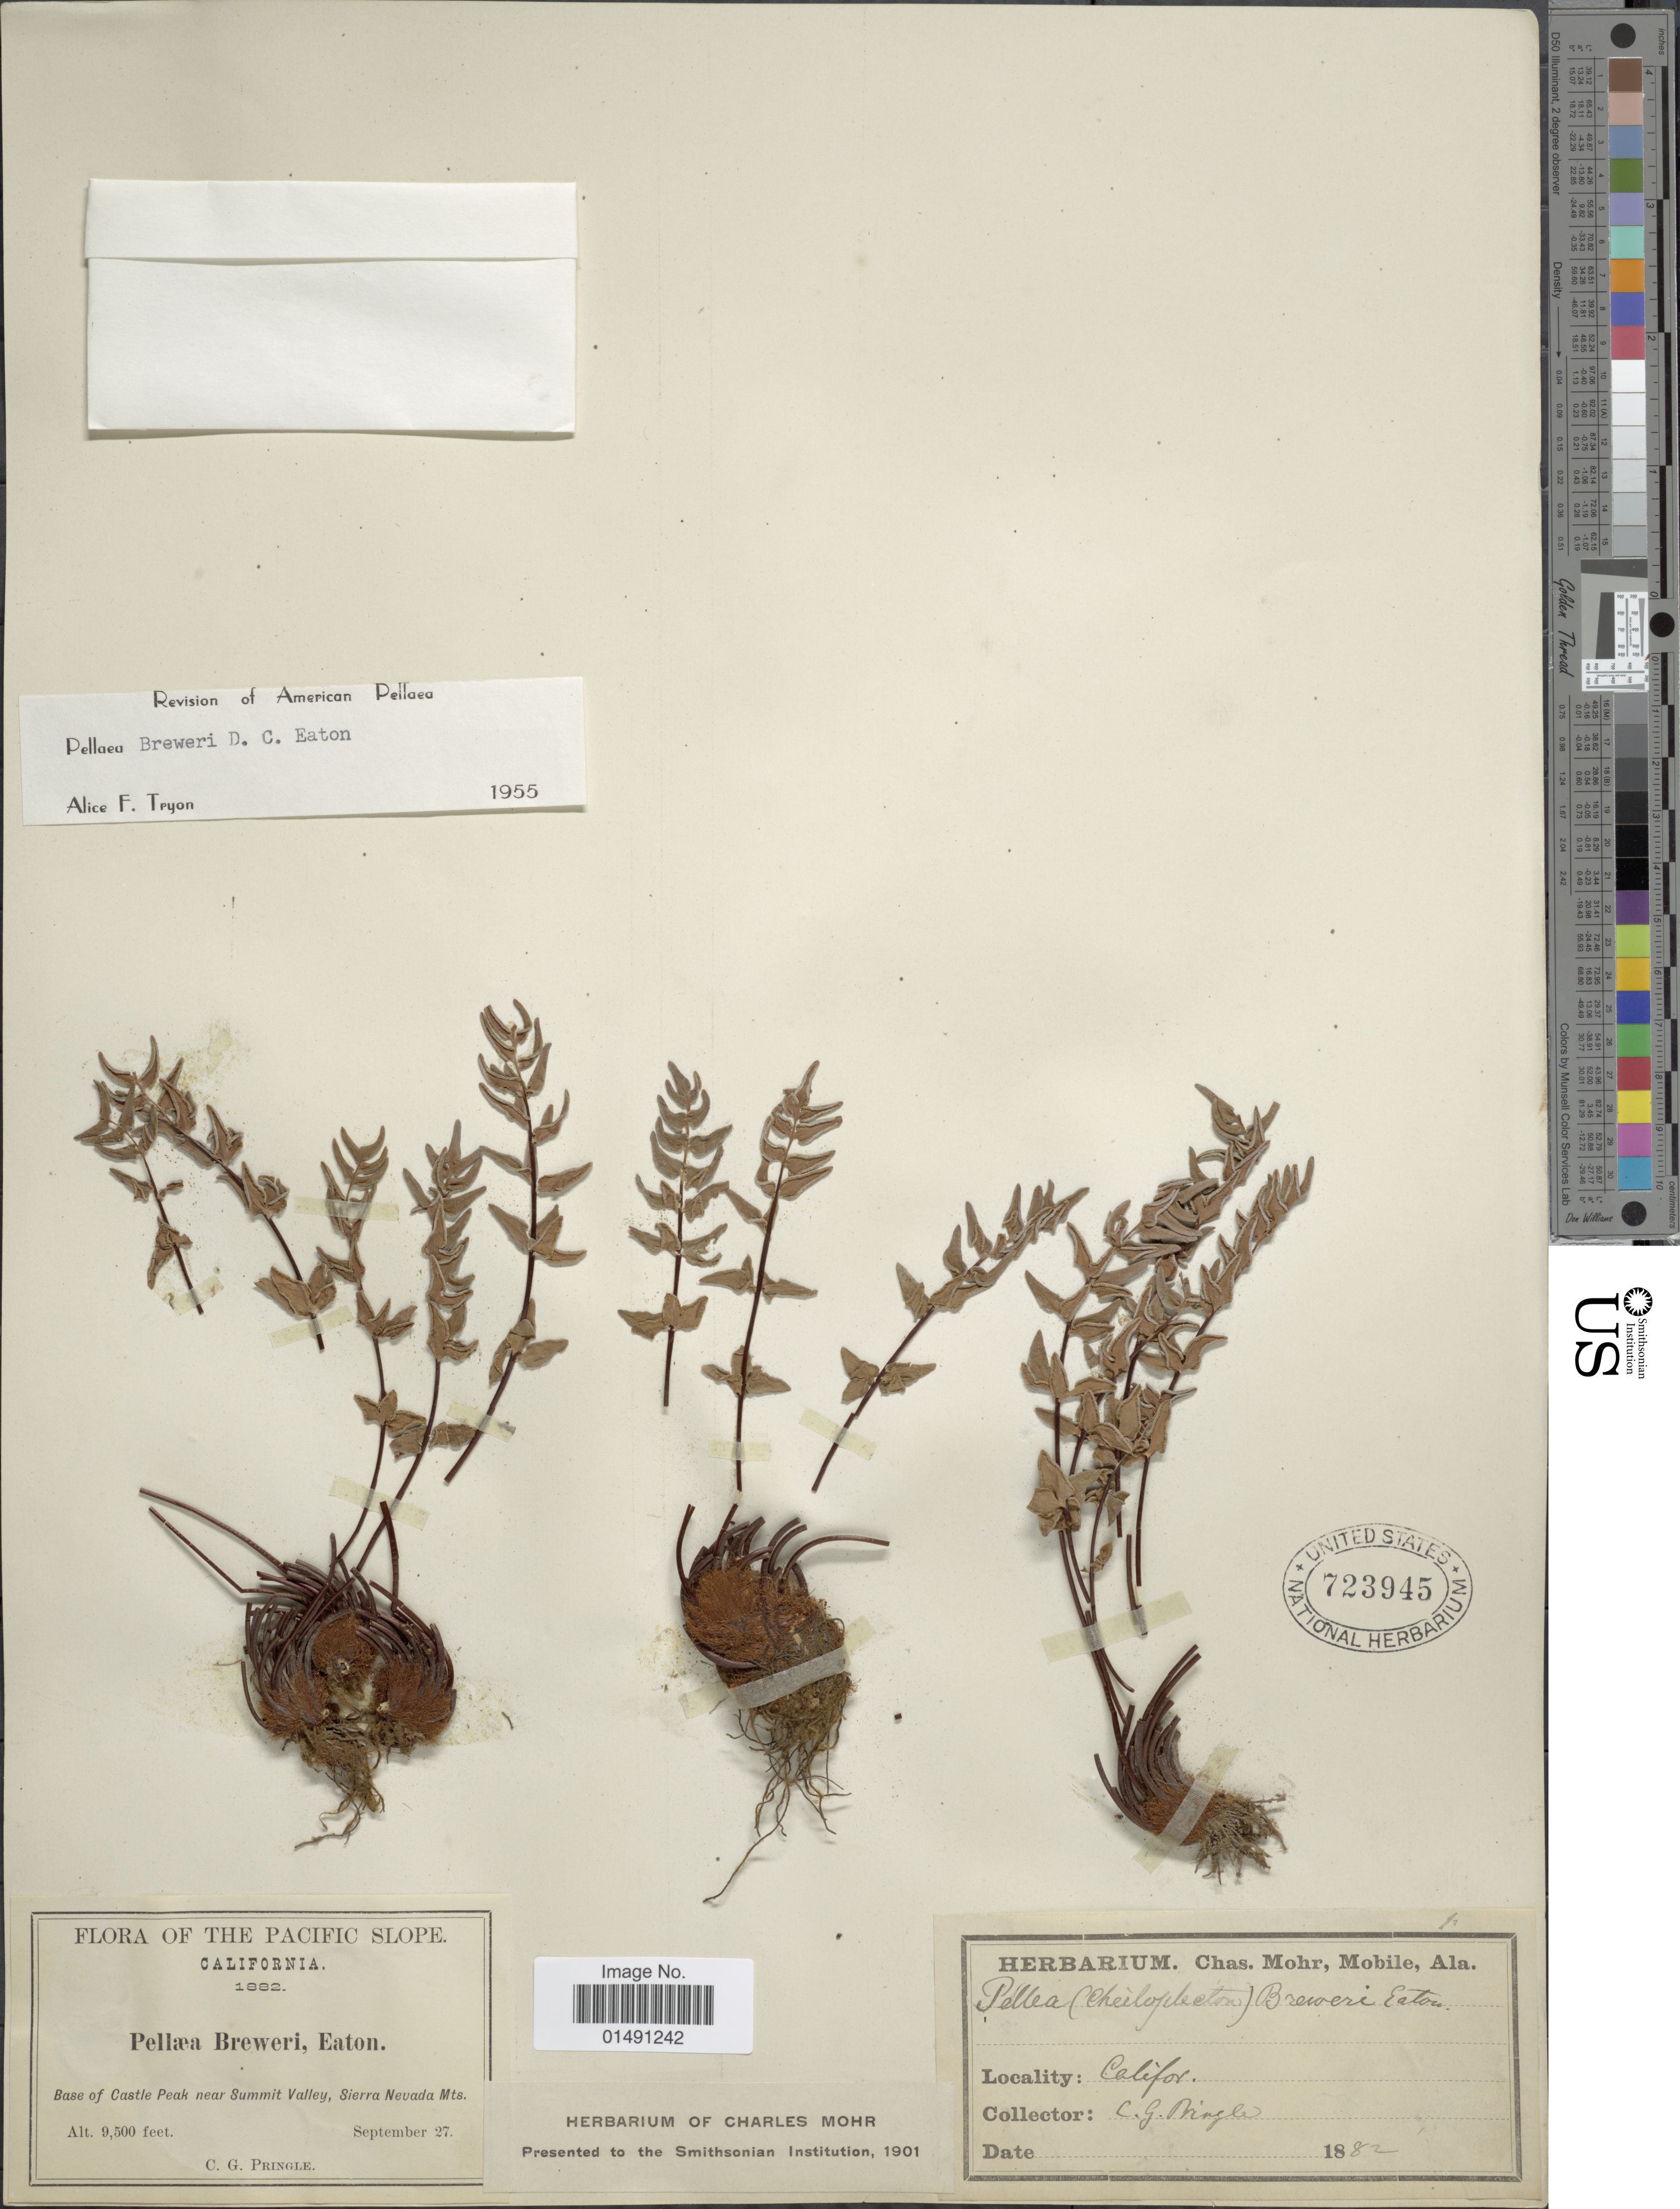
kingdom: Plantae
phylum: Tracheophyta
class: Polypodiopsida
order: Polypodiales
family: Pteridaceae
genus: Pellaea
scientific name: Pellaea breweri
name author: D.C. Eaton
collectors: C. G. Pringle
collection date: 1882-09-27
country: United States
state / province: California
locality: The Pacific Slope, Base of Castle Peak near Summit Valley, Sierra Nevada Mts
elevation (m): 2896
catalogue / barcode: US 723945